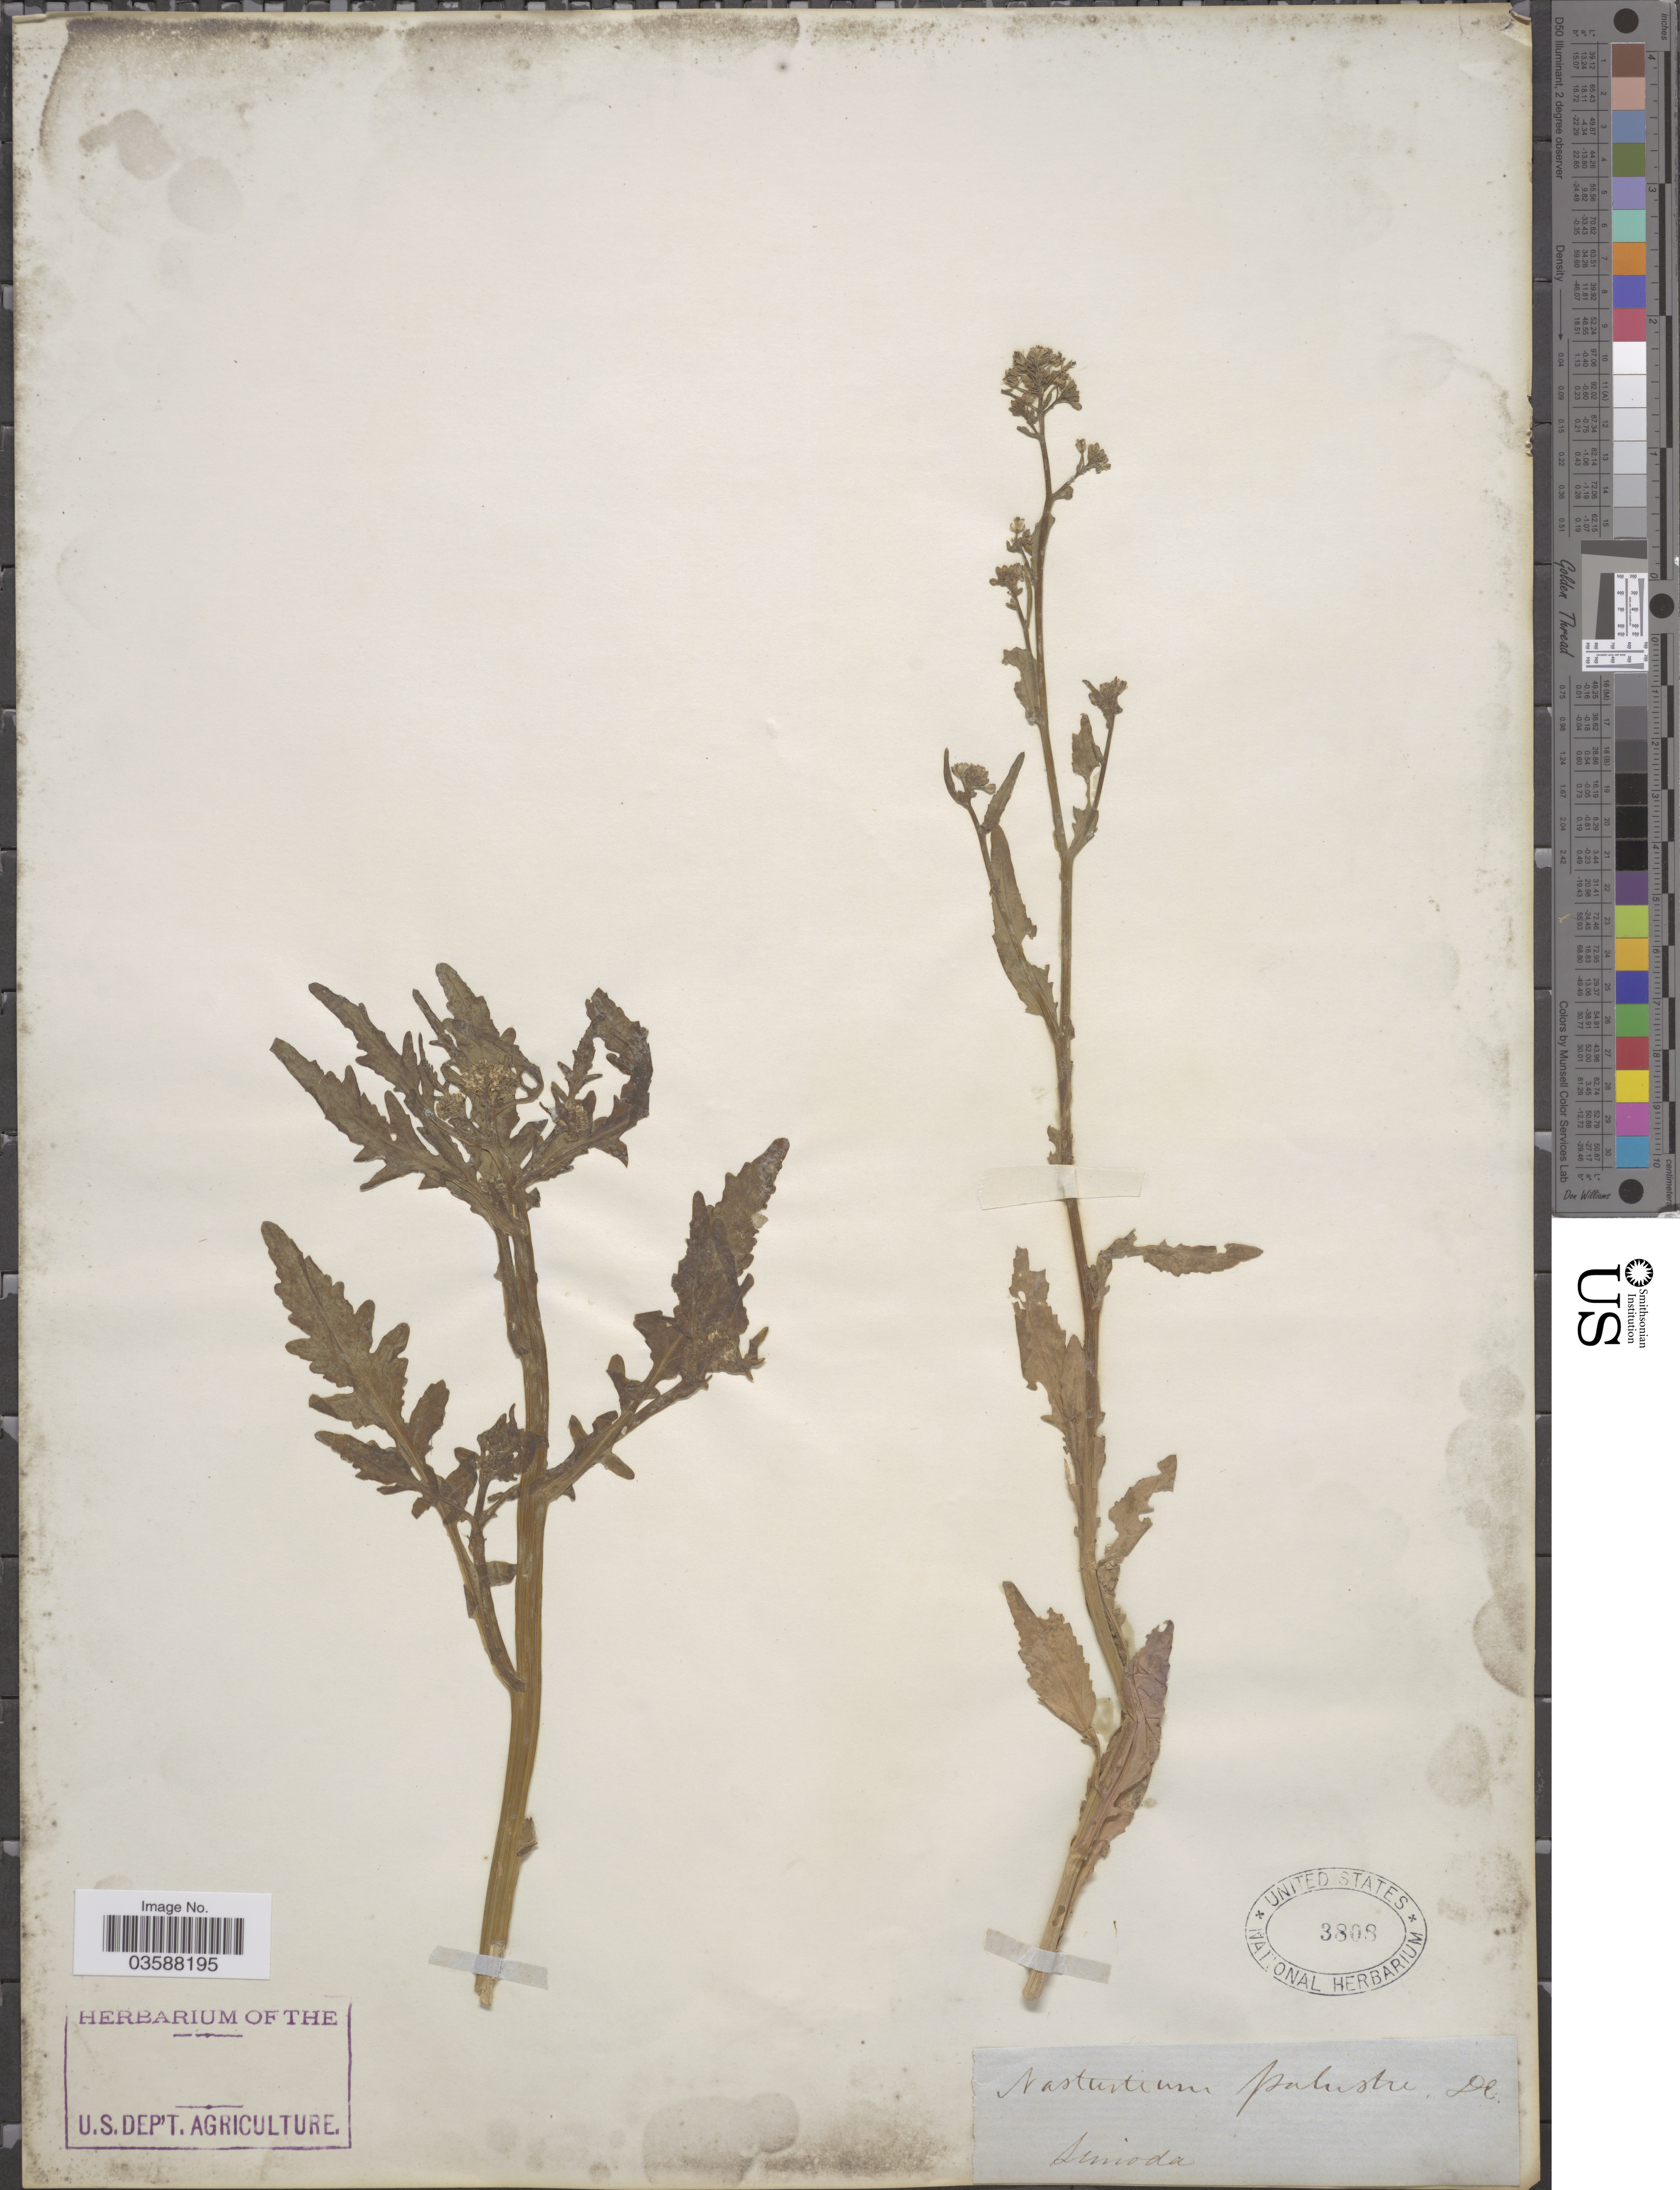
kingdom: Plantae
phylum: Tracheophyta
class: Magnoliopsida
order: Brassicales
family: Brassicaceae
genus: Rorippa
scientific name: Rorippa palustris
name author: (L.) Besser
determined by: Strong, M. T., (US), Smithsonian Institution - National Museum of Natural History (UNITED STATES)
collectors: Simoda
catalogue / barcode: US 3808